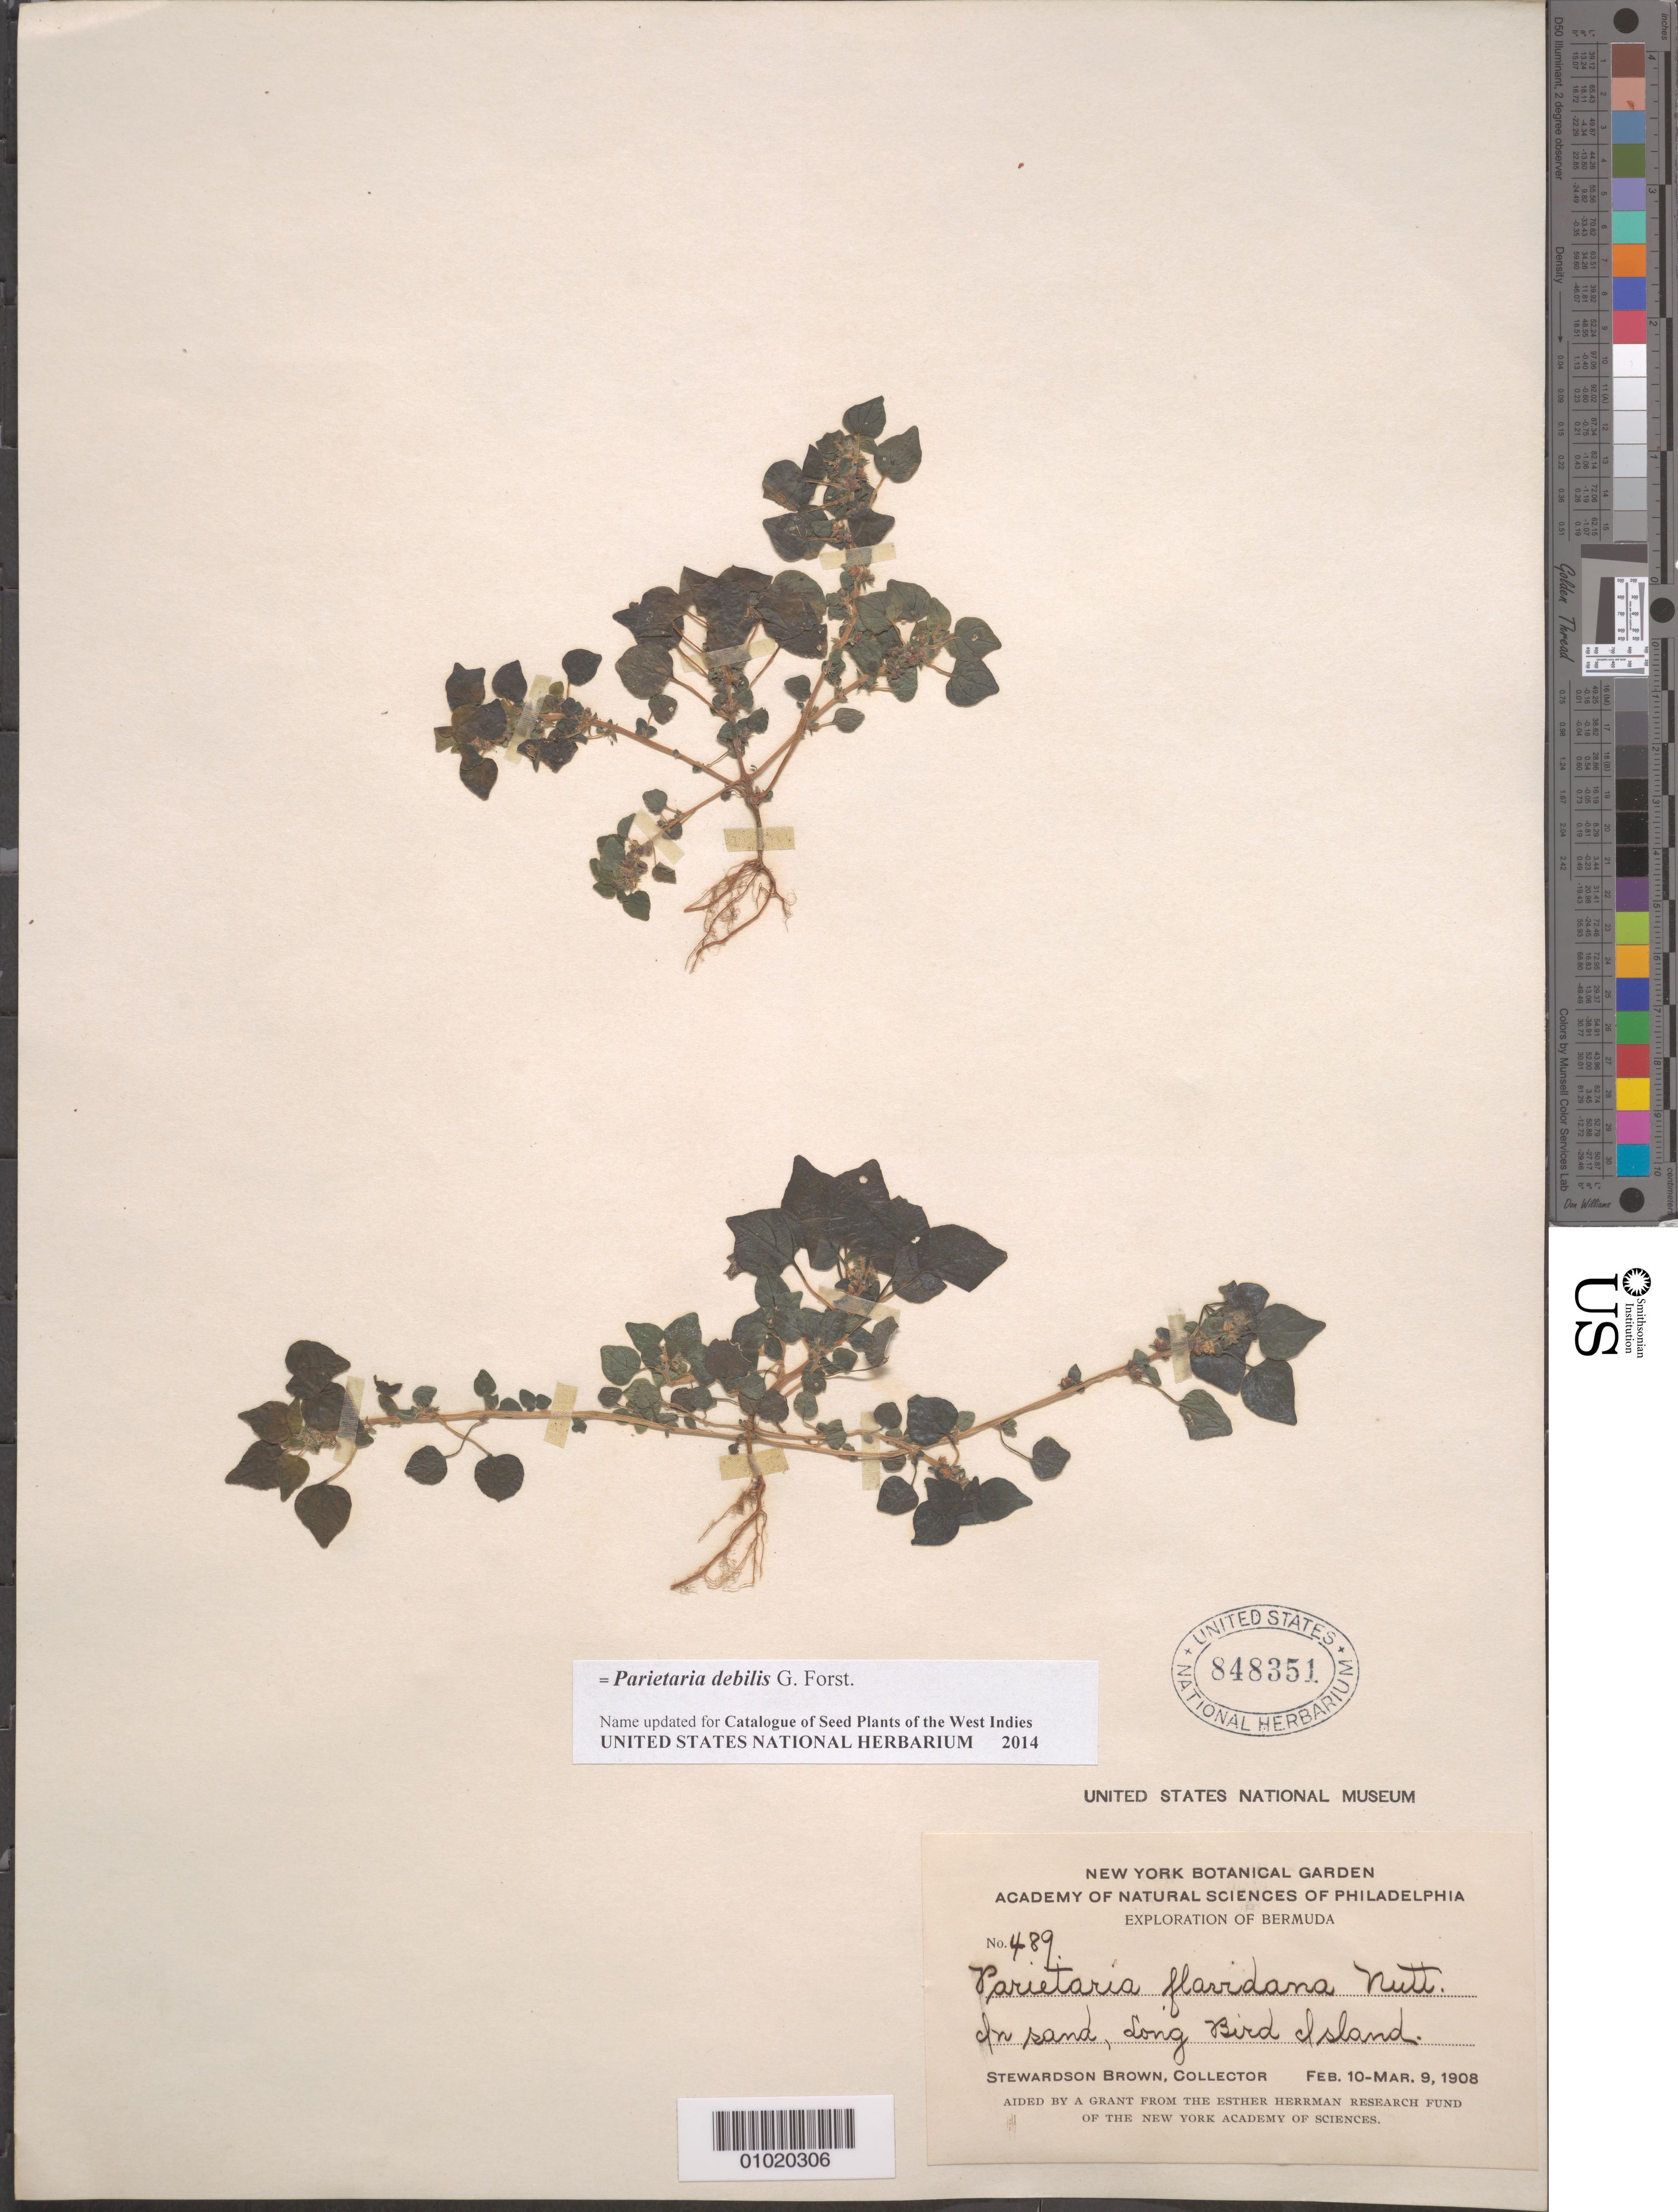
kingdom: Plantae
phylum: Tracheophyta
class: Magnoliopsida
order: Rosales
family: Urticaceae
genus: Parietaria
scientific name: Parietaria debilis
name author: G. Forst.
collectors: S. Brown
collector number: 489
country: Bermuda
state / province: St. George's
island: Bermuda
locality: In sand, Long Bird Island.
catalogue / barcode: US 848351